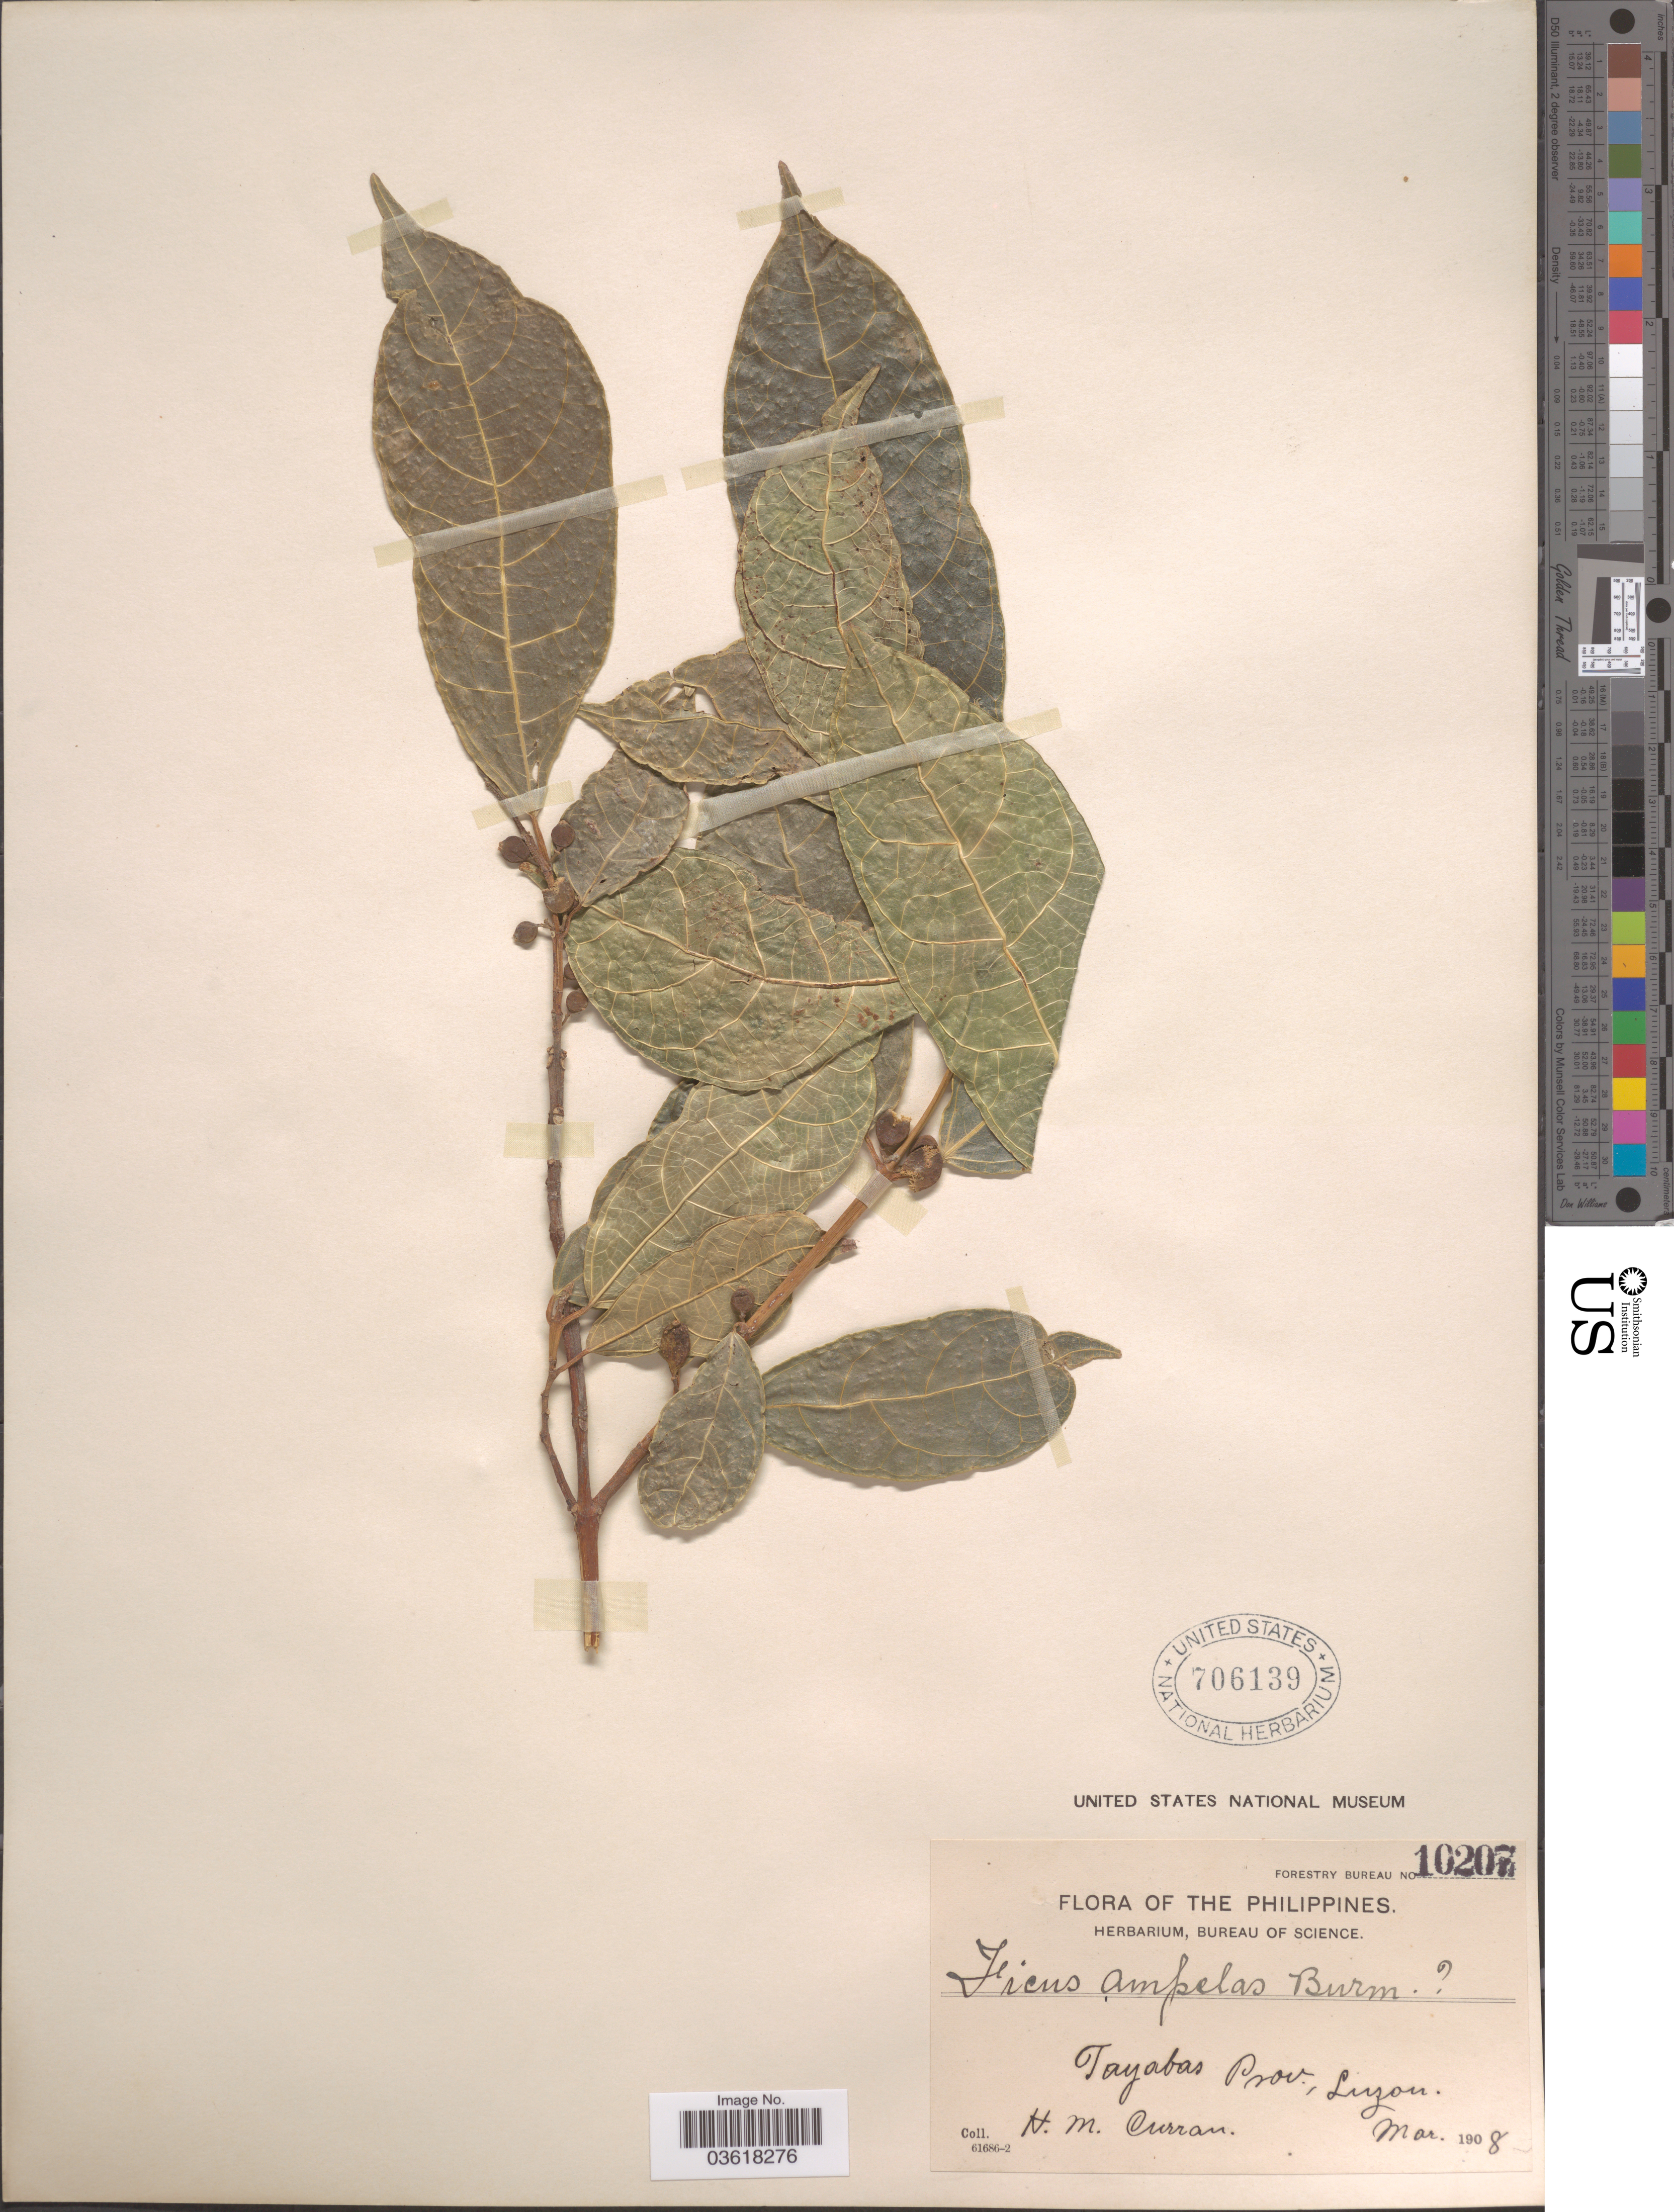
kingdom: Plantae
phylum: Tracheophyta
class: Magnoliopsida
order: Rosales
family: Moraceae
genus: Ficus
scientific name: Ficus ampelos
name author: Burm. f.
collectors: H. M. Curran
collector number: Forestry Bureau 10207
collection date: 1908-03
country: Philippines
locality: Tayabas Prov., Luzon.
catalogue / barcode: US 706139